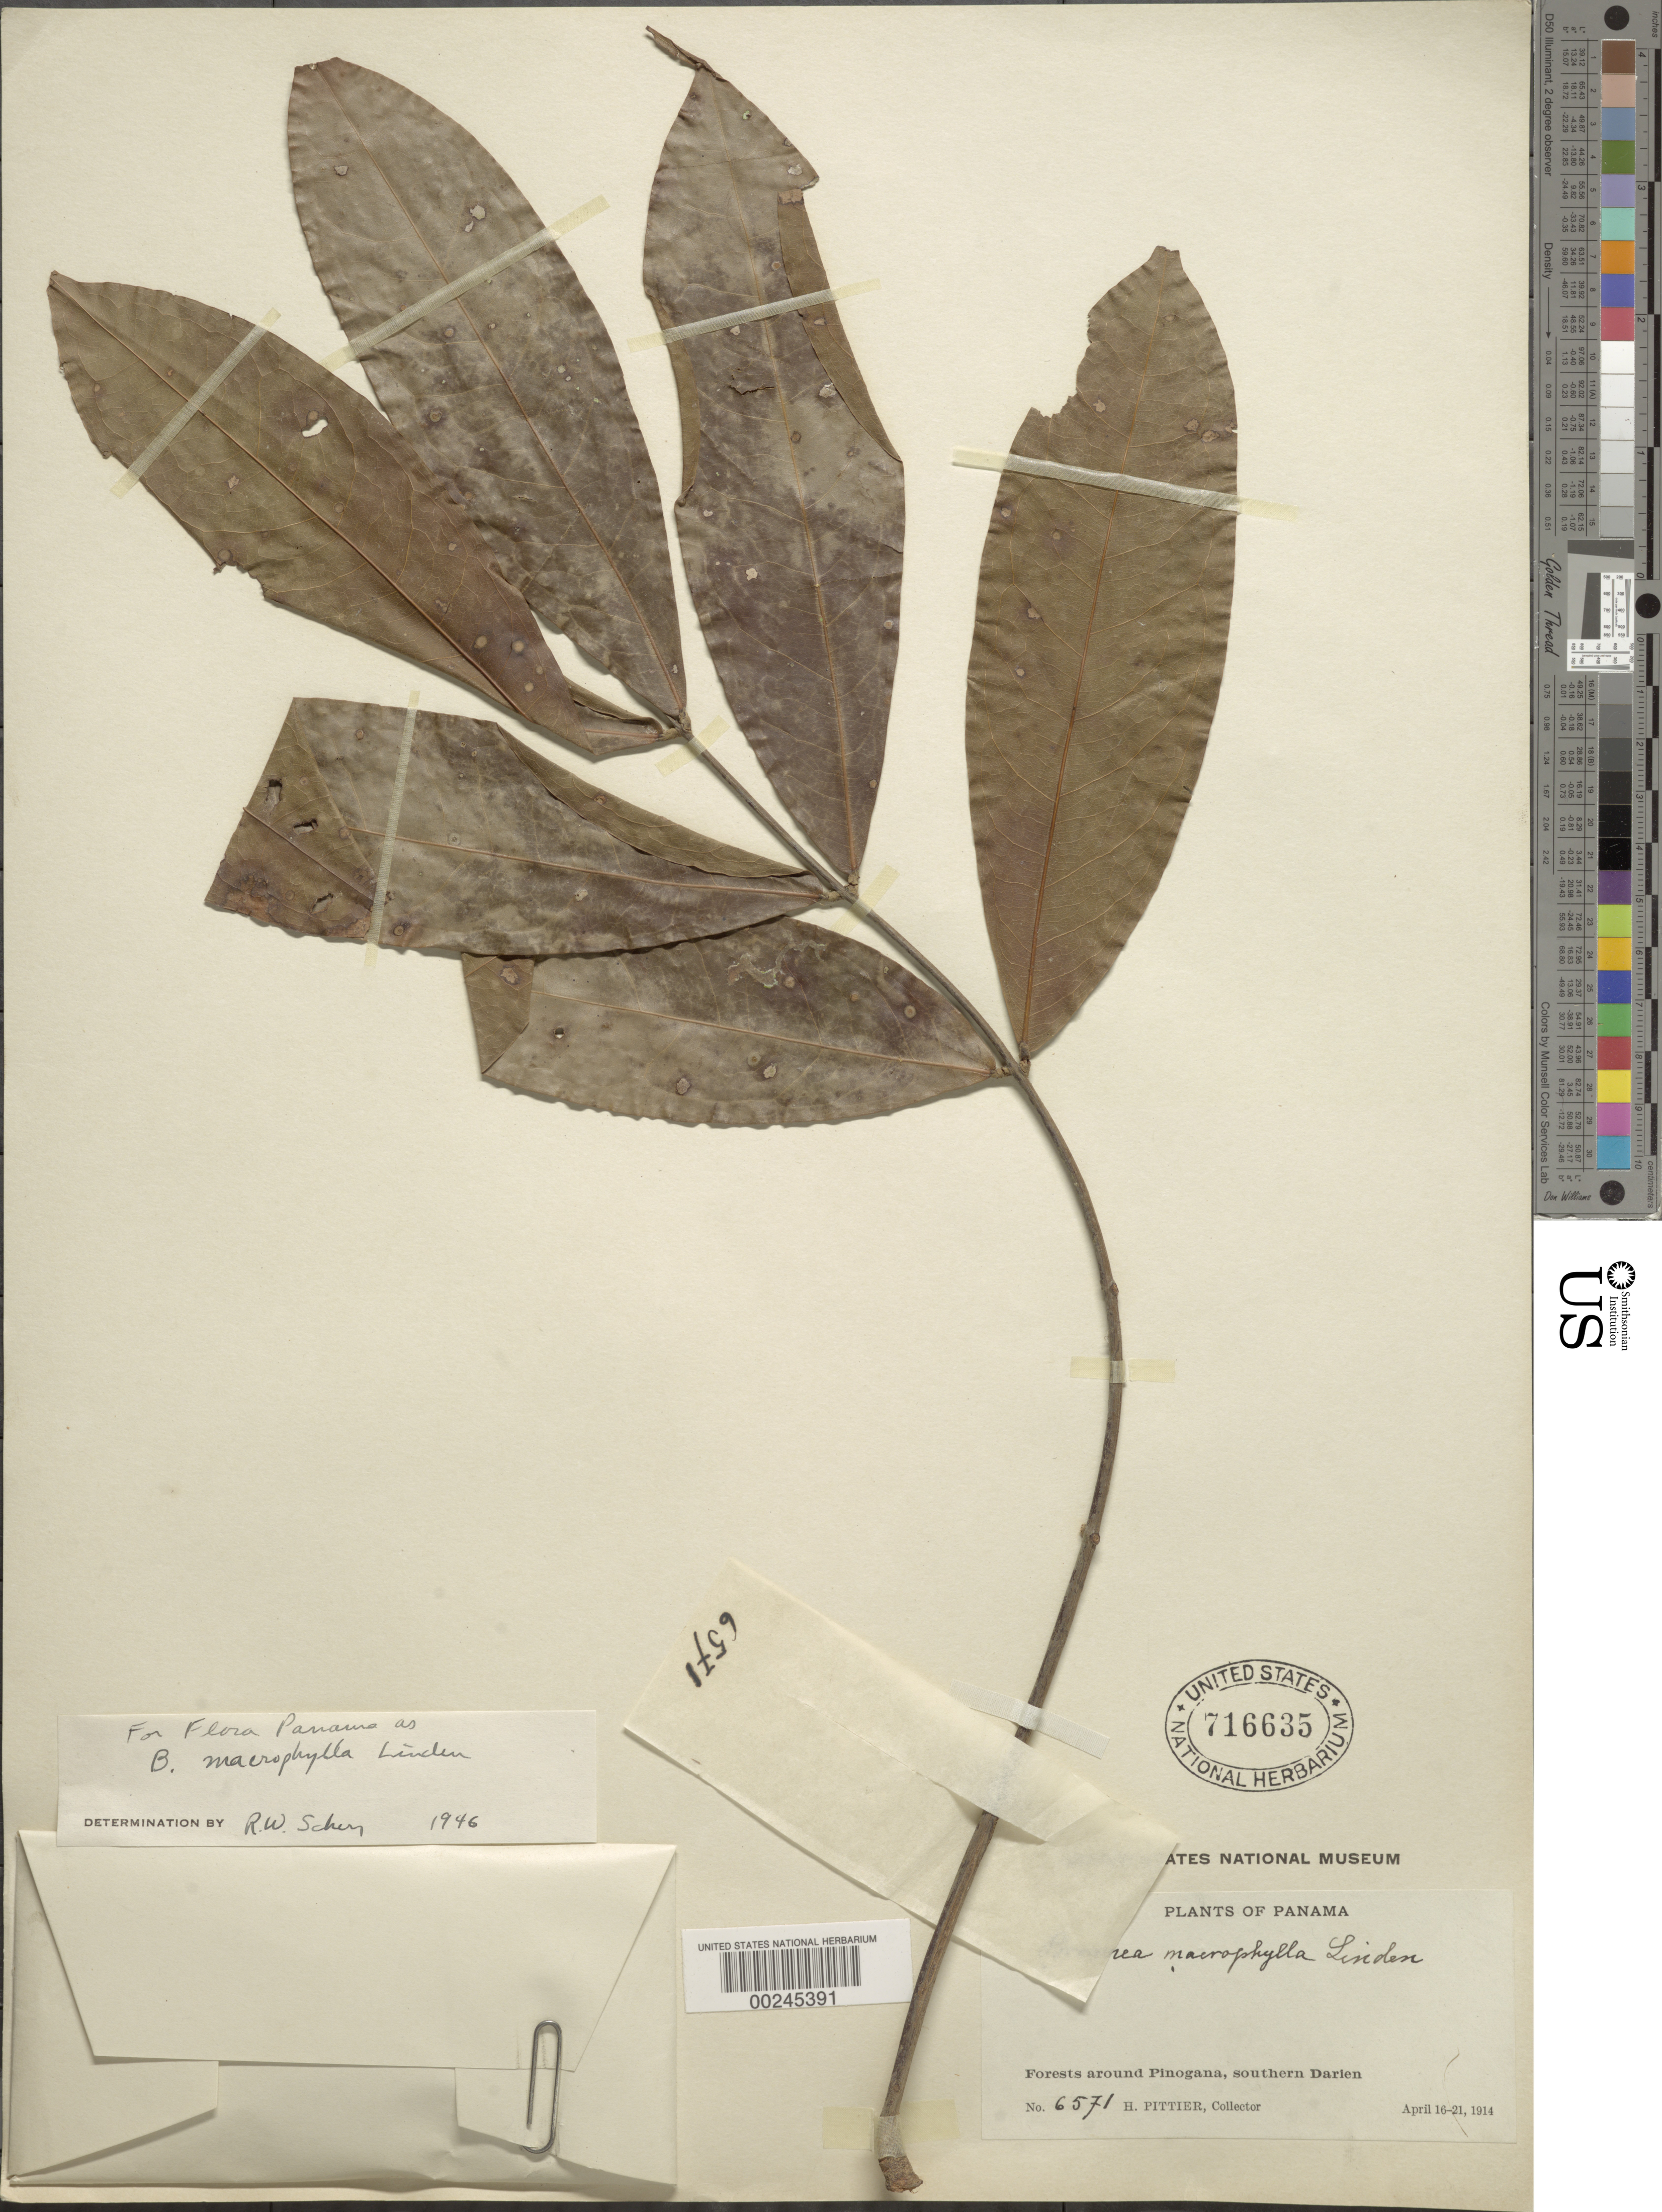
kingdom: Plantae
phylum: Tracheophyta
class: Magnoliopsida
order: Fabales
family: Fabaceae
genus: Brownea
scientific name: Brownea macrophylla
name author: B.L. Linden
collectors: H. F. Pittier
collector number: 6971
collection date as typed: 16 Apr 1914 to 21 Apr 1914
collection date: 1914-04-16/1914-04-21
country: Panama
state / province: Darién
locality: Forests around Pinogana, southern Darien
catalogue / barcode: US 716635